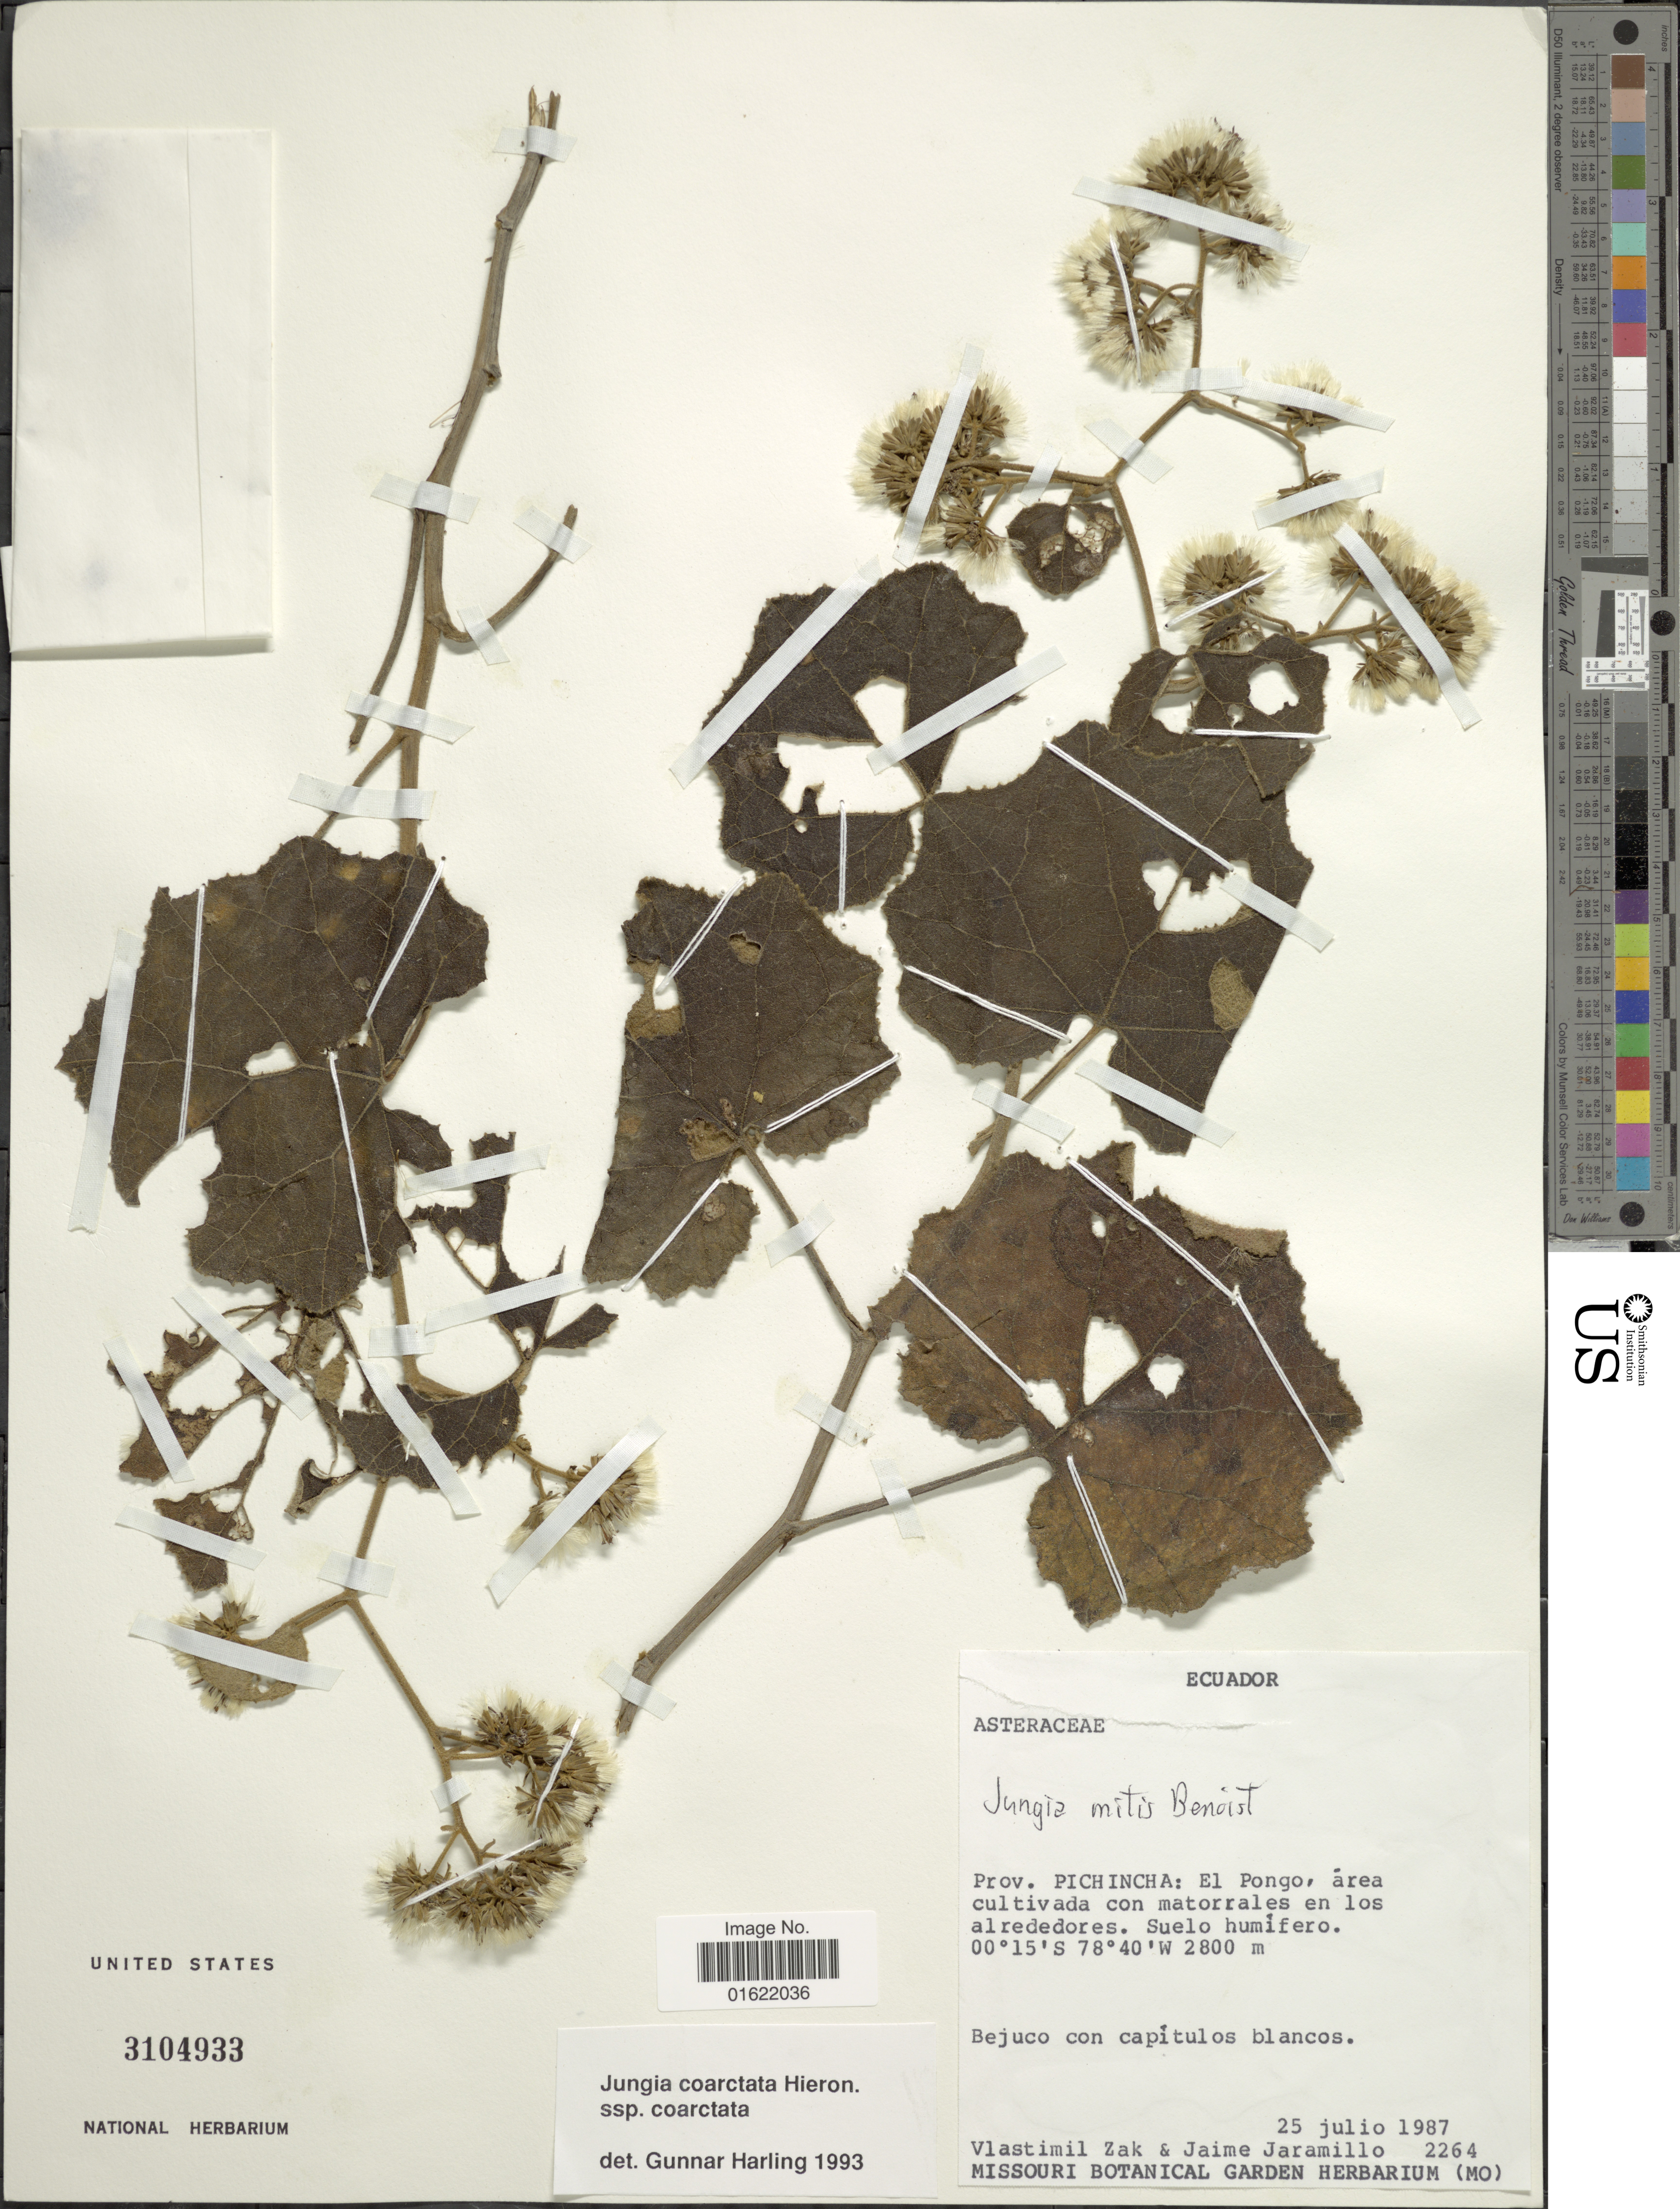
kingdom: Plantae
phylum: Tracheophyta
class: Magnoliopsida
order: Asterales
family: Asteraceae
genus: Jungia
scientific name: Jungia coarctata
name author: Hieron.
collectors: V. Zak & J. Jaramillo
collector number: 2264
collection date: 1987-07-25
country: Ecuador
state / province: Pichincha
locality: El Pongo, area cultivada con matorrales en los alrededores. Suelo humifero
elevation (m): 2800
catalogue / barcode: US 3104933